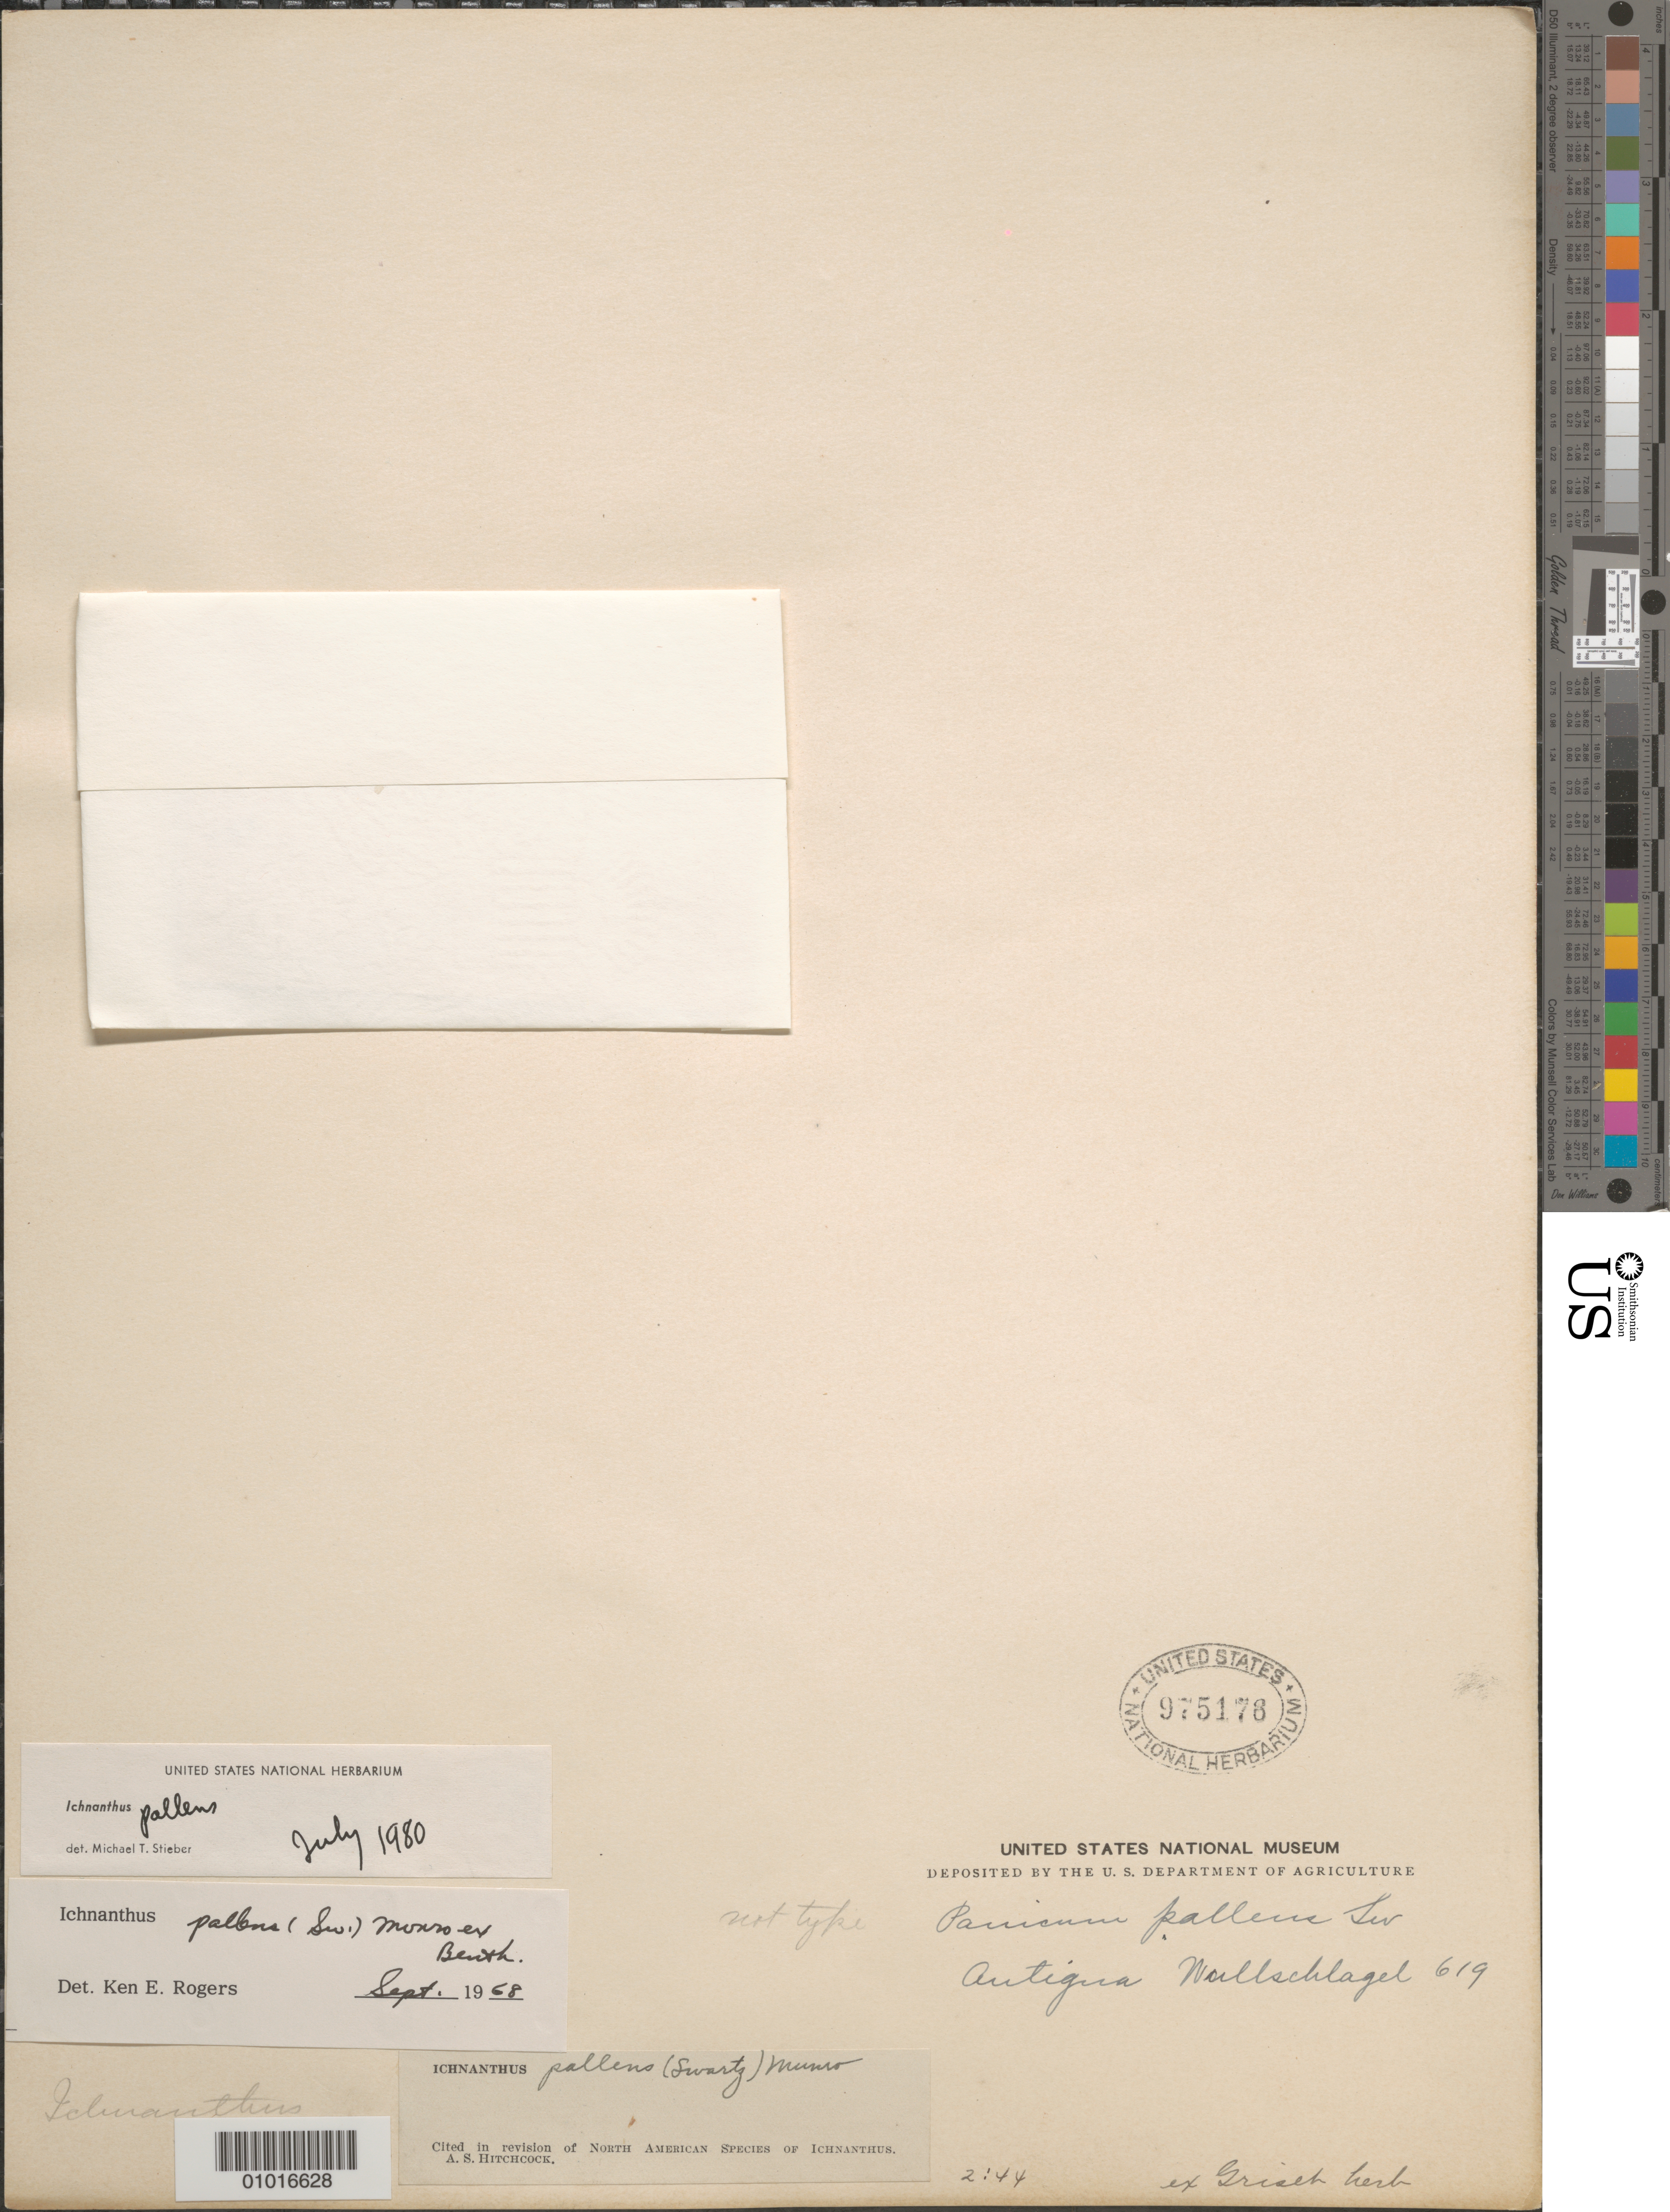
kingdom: Plantae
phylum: Tracheophyta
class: Liliopsida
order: Poales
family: Poaceae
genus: Ichnanthus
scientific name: Ichnanthus pallens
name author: (Sw.) Munro ex Benth.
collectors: H. R. Wullschlaegel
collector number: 619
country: Antigua and Barbuda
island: Leeward Is.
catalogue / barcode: US 975178